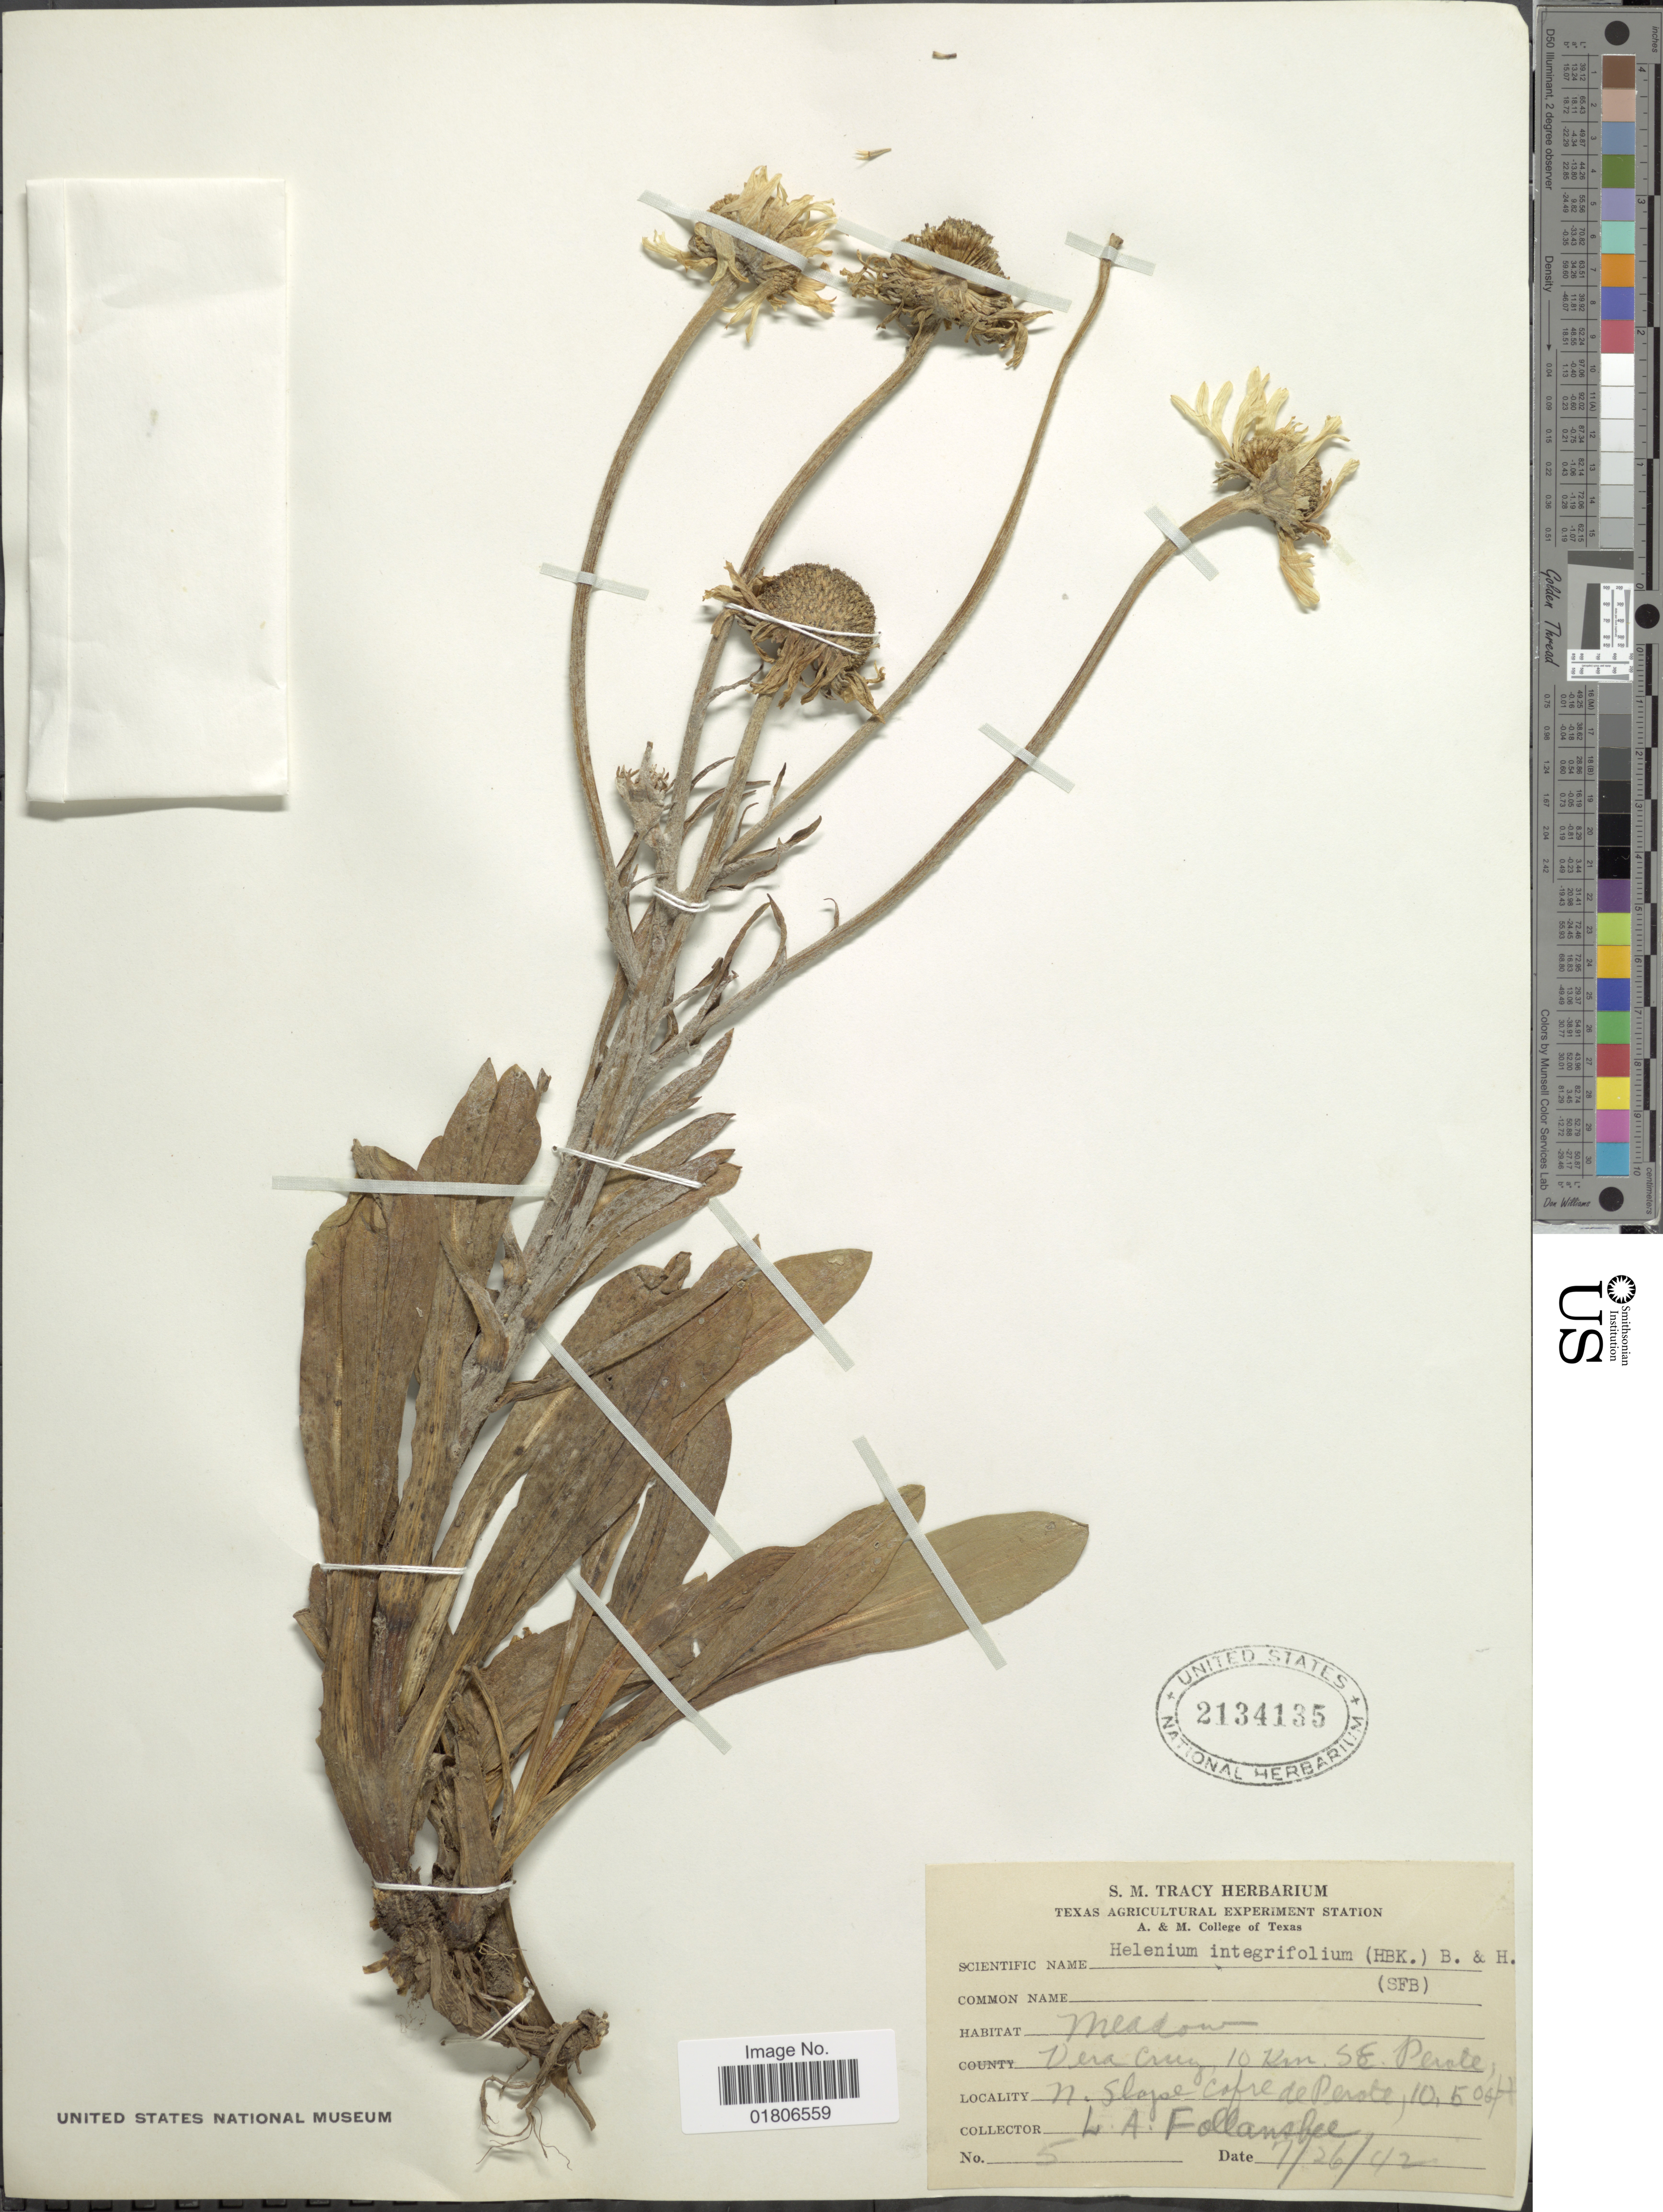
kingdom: Plantae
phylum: Tracheophyta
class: Magnoliopsida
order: Asterales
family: Asteraceae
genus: Helenium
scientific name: Helenium integrifolium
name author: Sessé & Moc.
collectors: L. Follansbee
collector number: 5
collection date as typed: Transcribed d/m/y: 26/7/42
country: Mexico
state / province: Veracruz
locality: Vera Cruz, 10 Km. SE. Perote, n. slope Cofre de Perote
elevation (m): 3200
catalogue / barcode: US 2134135